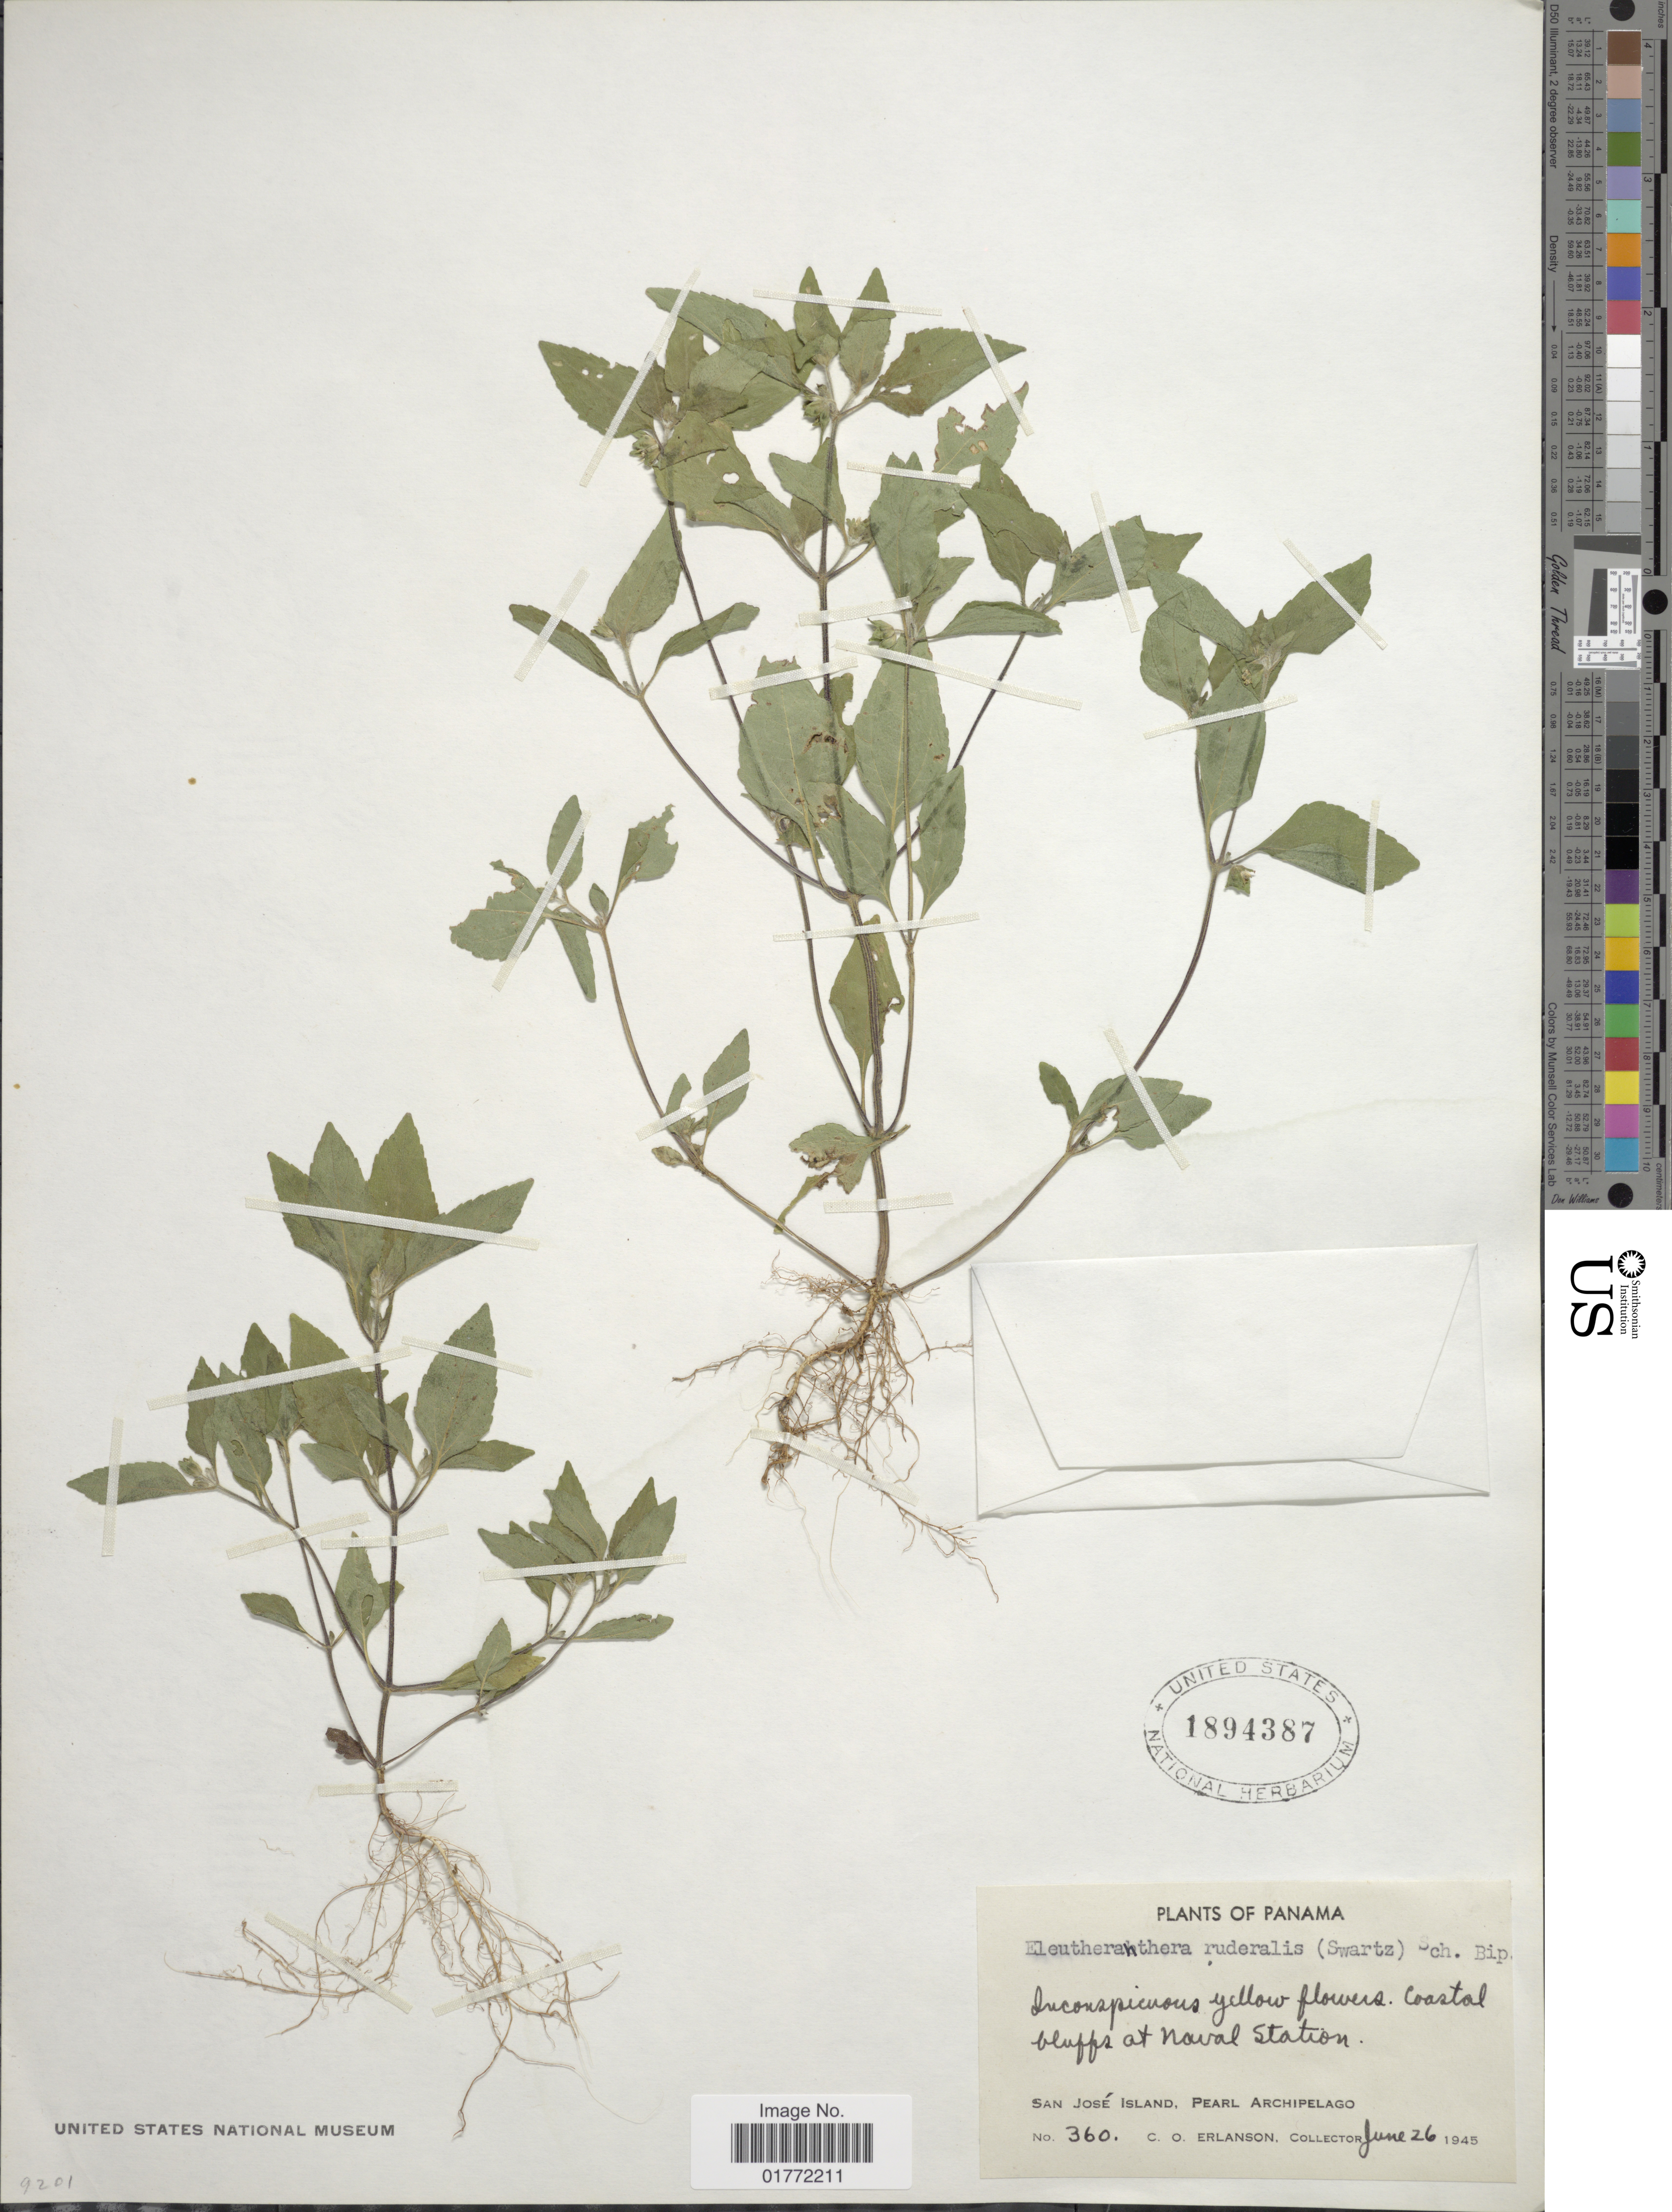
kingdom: Plantae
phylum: Tracheophyta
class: Magnoliopsida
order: Asterales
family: Asteraceae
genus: Eleutheranthera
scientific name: Eleutheranthera ruderalis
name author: (Sw.) Sch. Bip.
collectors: C. O. Erlanson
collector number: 360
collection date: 1945-06-26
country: Panama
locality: San Jose Island, Pearl Archipelago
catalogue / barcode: US 1894387